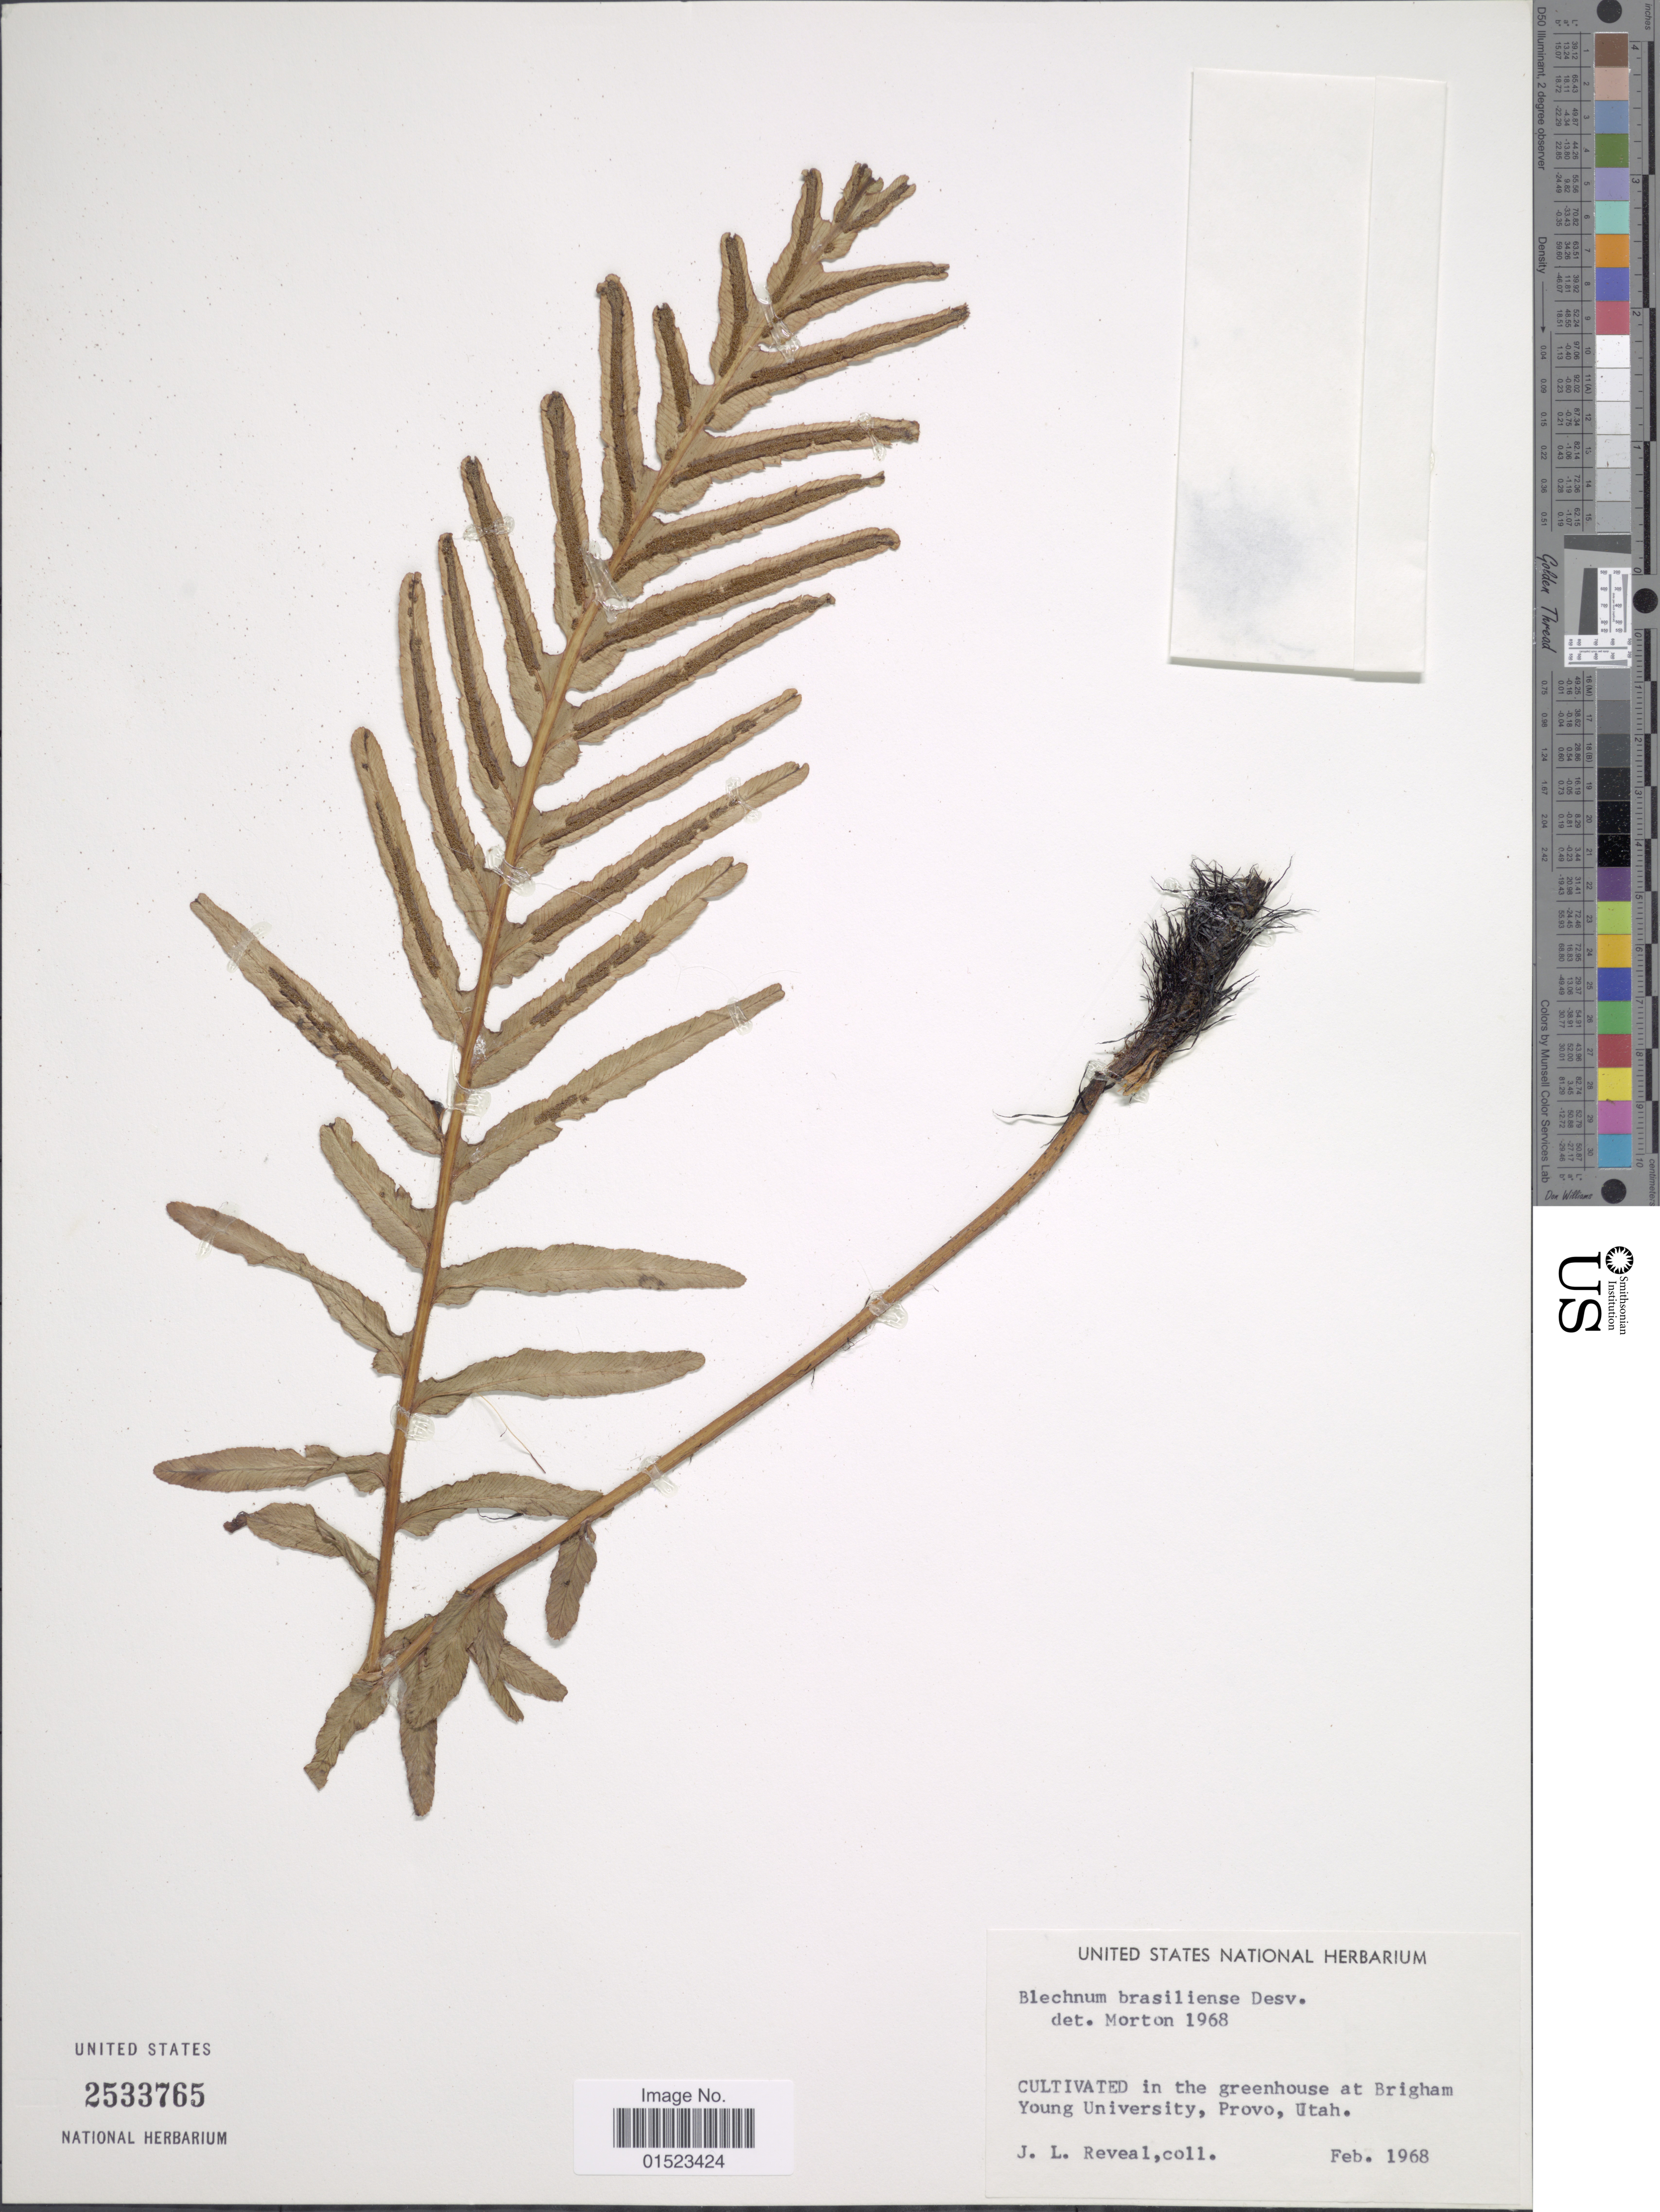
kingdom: Plantae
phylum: Tracheophyta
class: Polypodiopsida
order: Polypodiales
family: Blechnaceae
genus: Blechnum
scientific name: Blechnum brasiliense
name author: Desv.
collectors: J. L. Reveal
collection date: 1968-02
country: United States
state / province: Utah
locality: In the greenhouse at Brigham Young University, Provo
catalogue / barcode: US 2533765